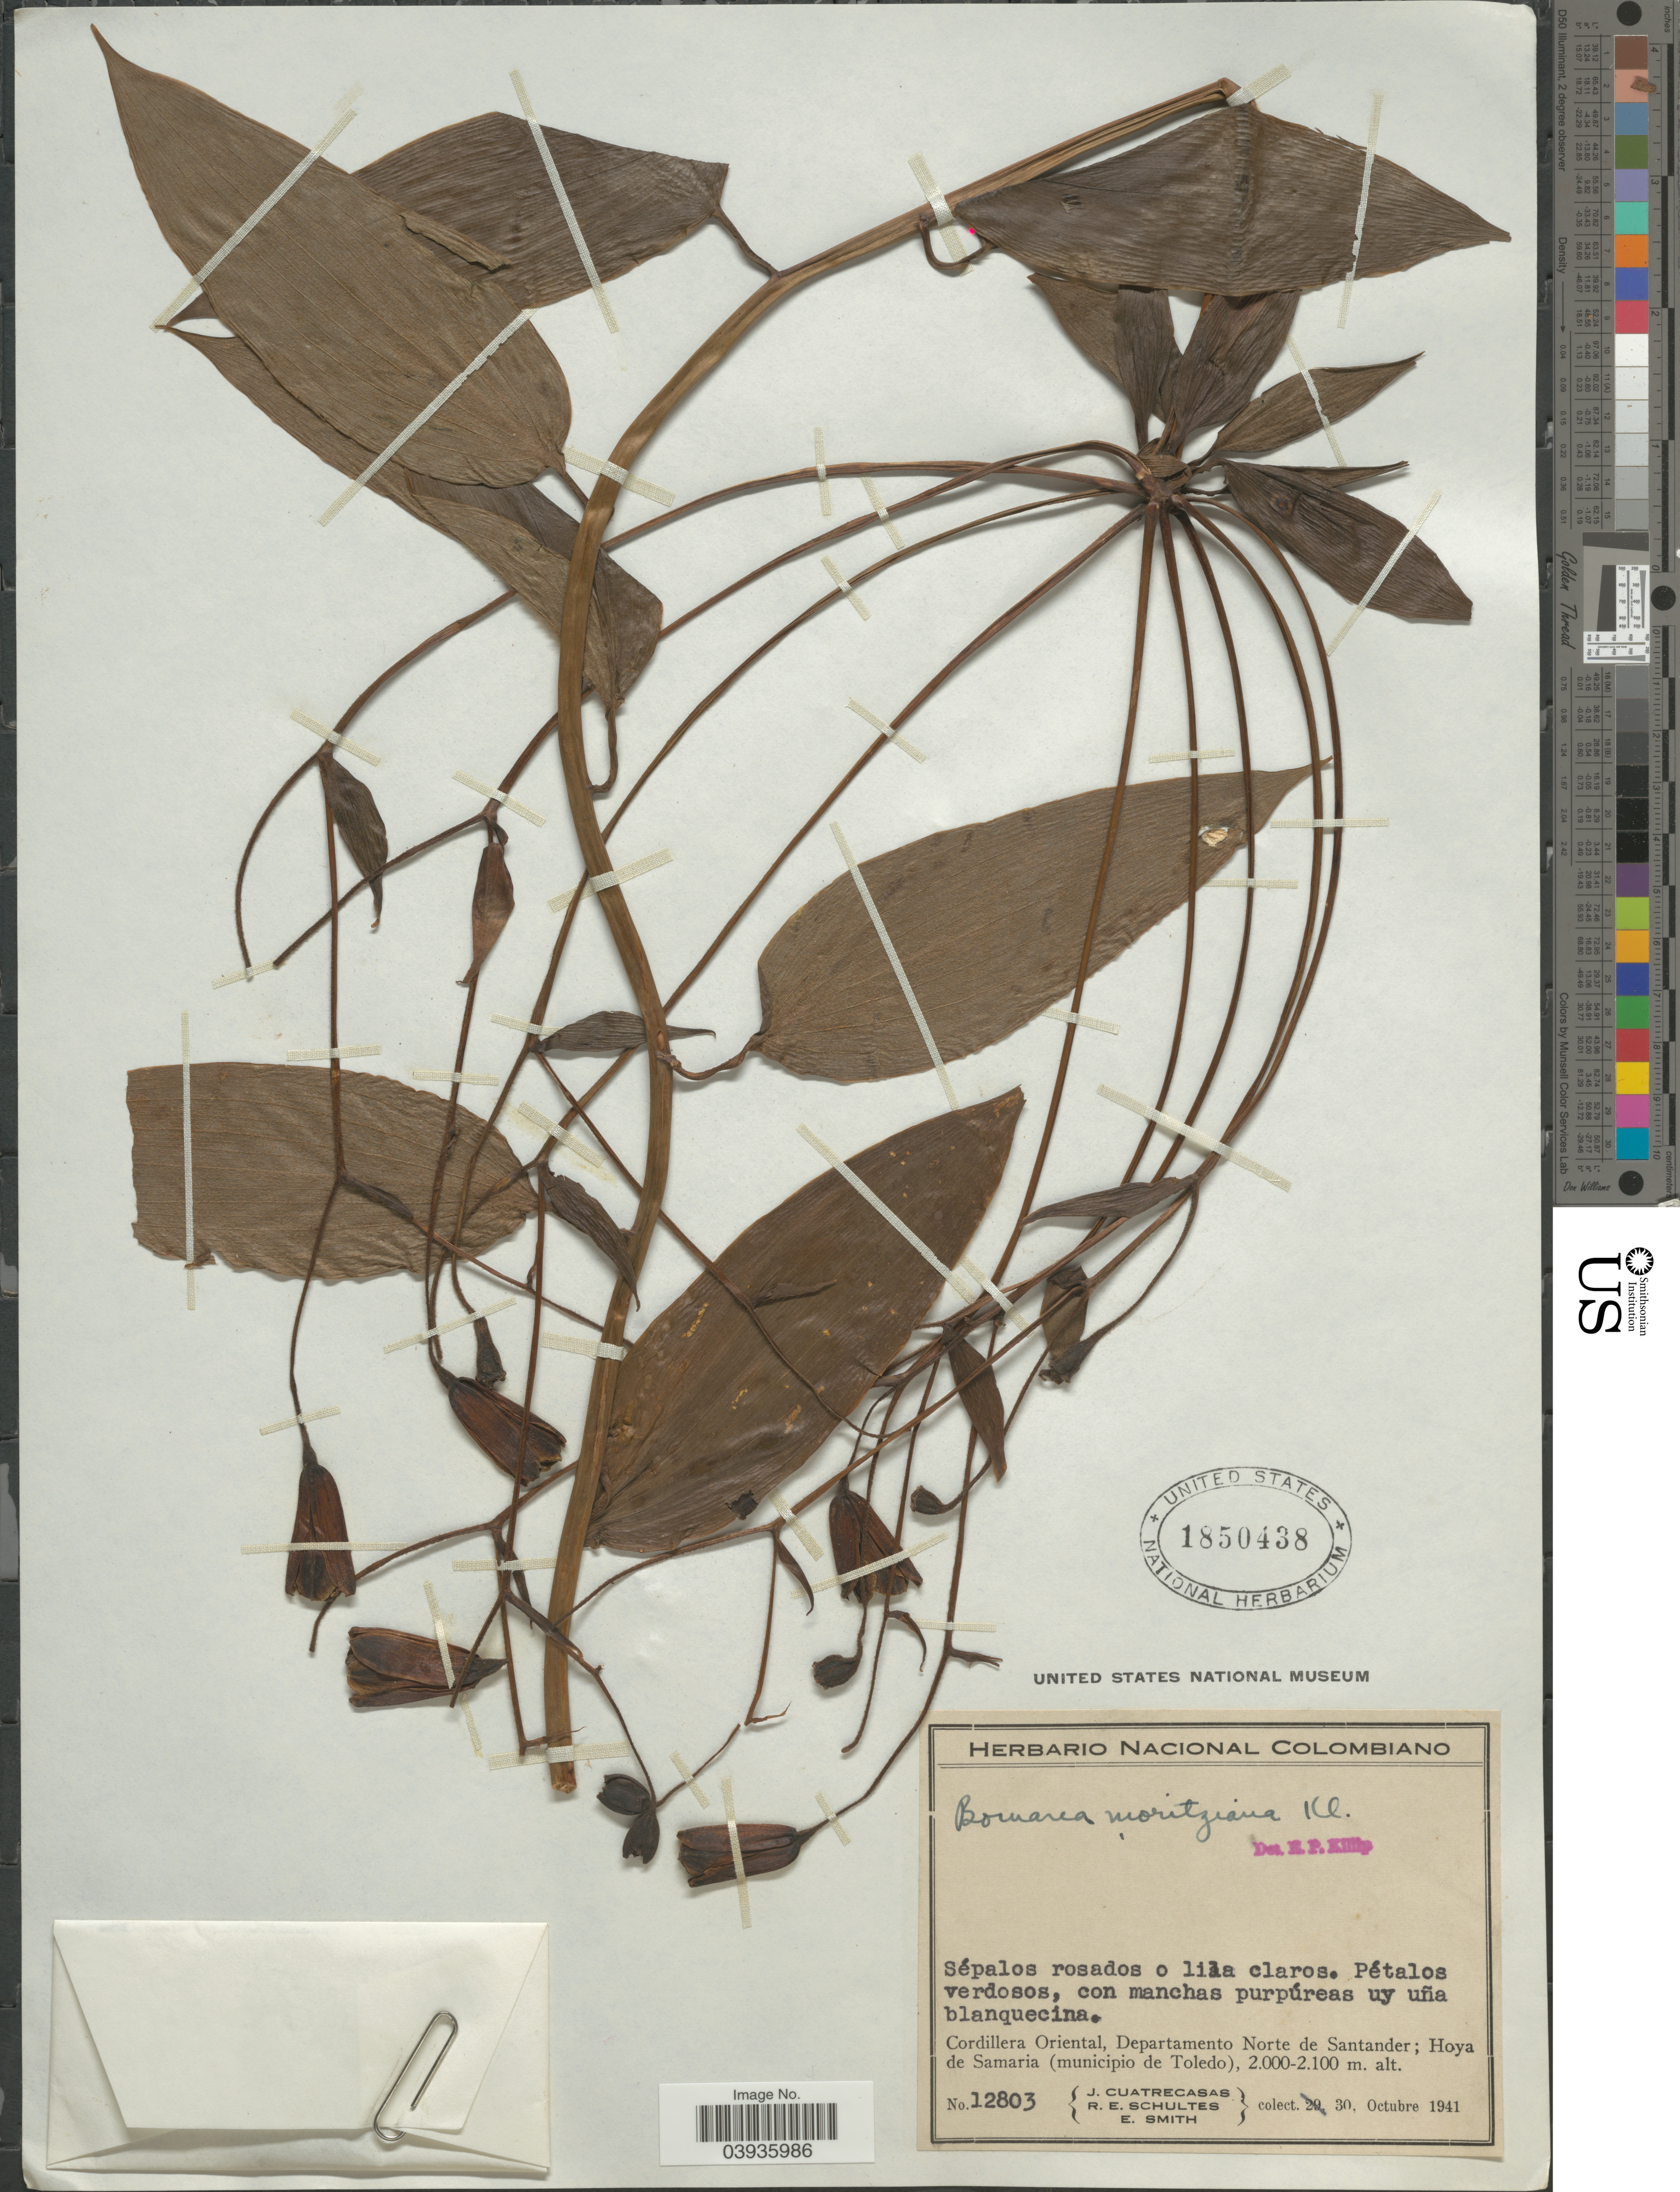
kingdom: Plantae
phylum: Tracheophyta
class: Liliopsida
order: Liliales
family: Alstroemeriaceae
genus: Bomarea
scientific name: Bomarea moritziana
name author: Klotzsch ex Kunth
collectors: J. Cuatrecasas, R. E. Schultes & E. Smith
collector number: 12803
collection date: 1941-10-30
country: Colombia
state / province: Norte de Santander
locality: Cordillera Oriental, Departamento Norte de Santander; Hoya de Samaria (municipio de Toledo).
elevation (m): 2000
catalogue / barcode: US 1850438